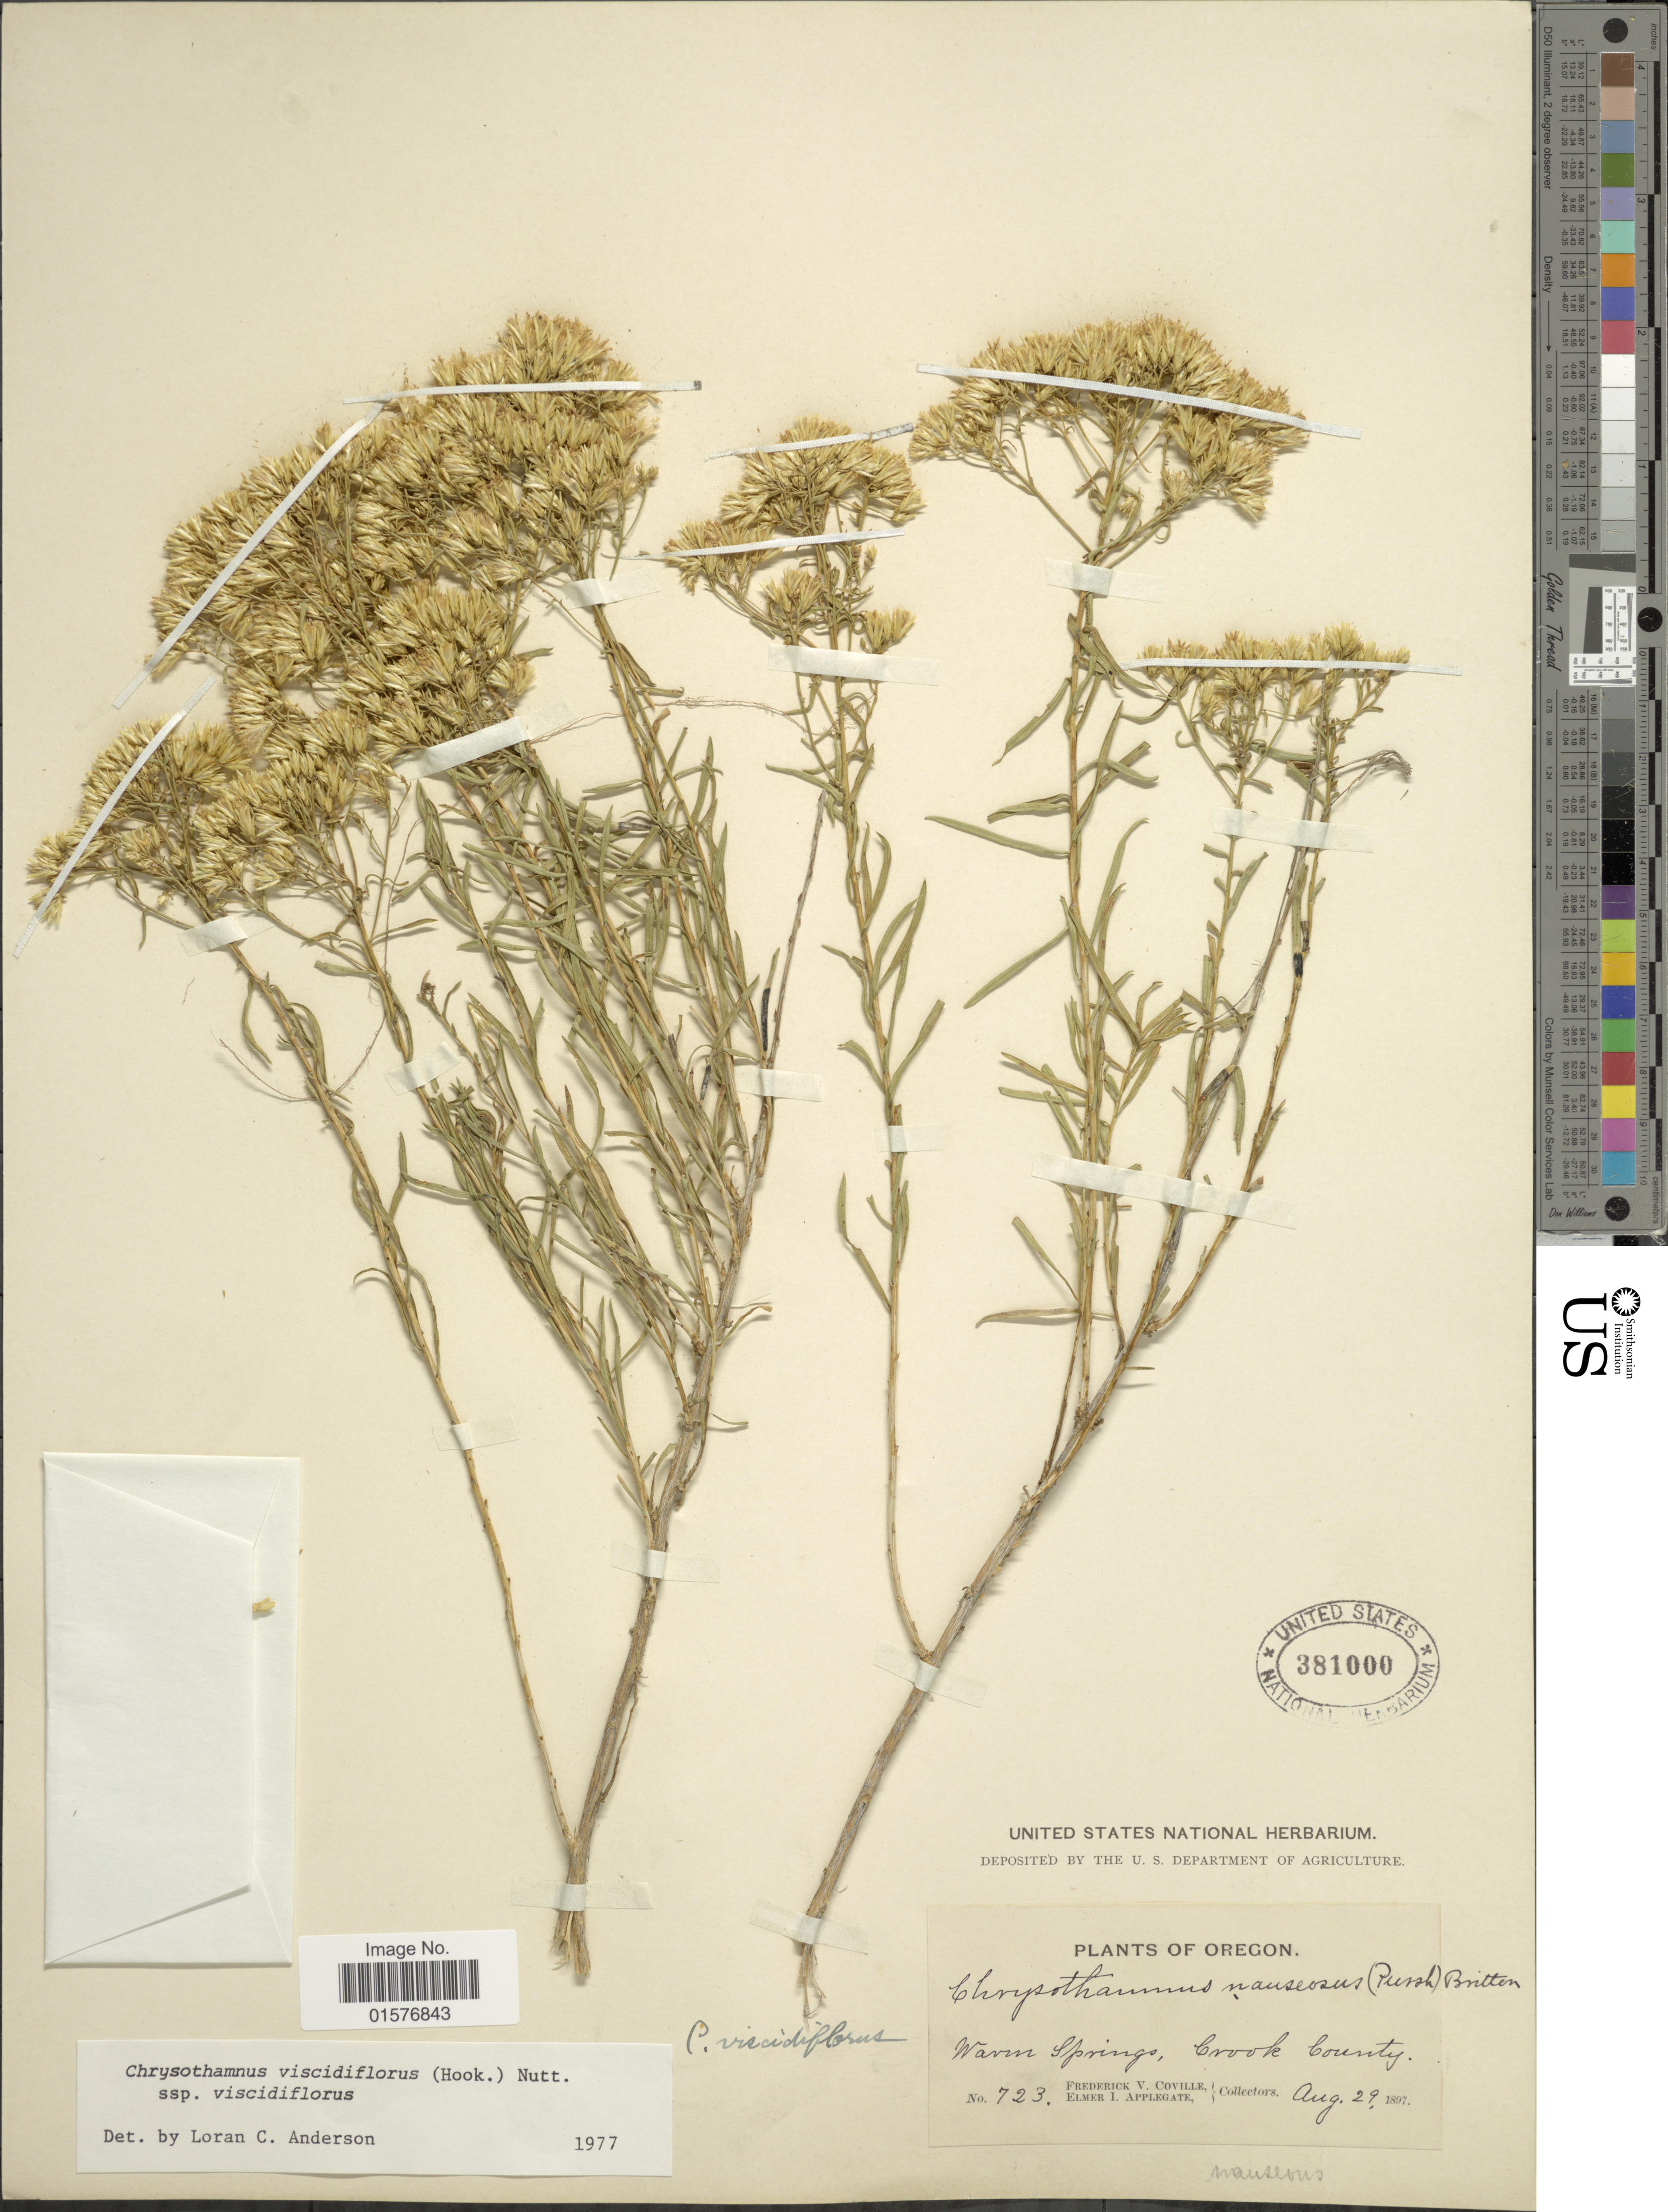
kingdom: Plantae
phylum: Tracheophyta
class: Magnoliopsida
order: Asterales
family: Asteraceae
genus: Chrysothamnus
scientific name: Chrysothamnus viscidiflorus subsp. viscidiflorus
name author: (Hook.) Nutt.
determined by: Urbatsch, Lowell E., Curator (LSU), Louisiana State University (UNITED STATES)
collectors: F. V. Coville & E. I. Applegate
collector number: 723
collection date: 1897-08-29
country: United States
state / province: Oregon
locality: Wavin Springs, Crook County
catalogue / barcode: US 381000